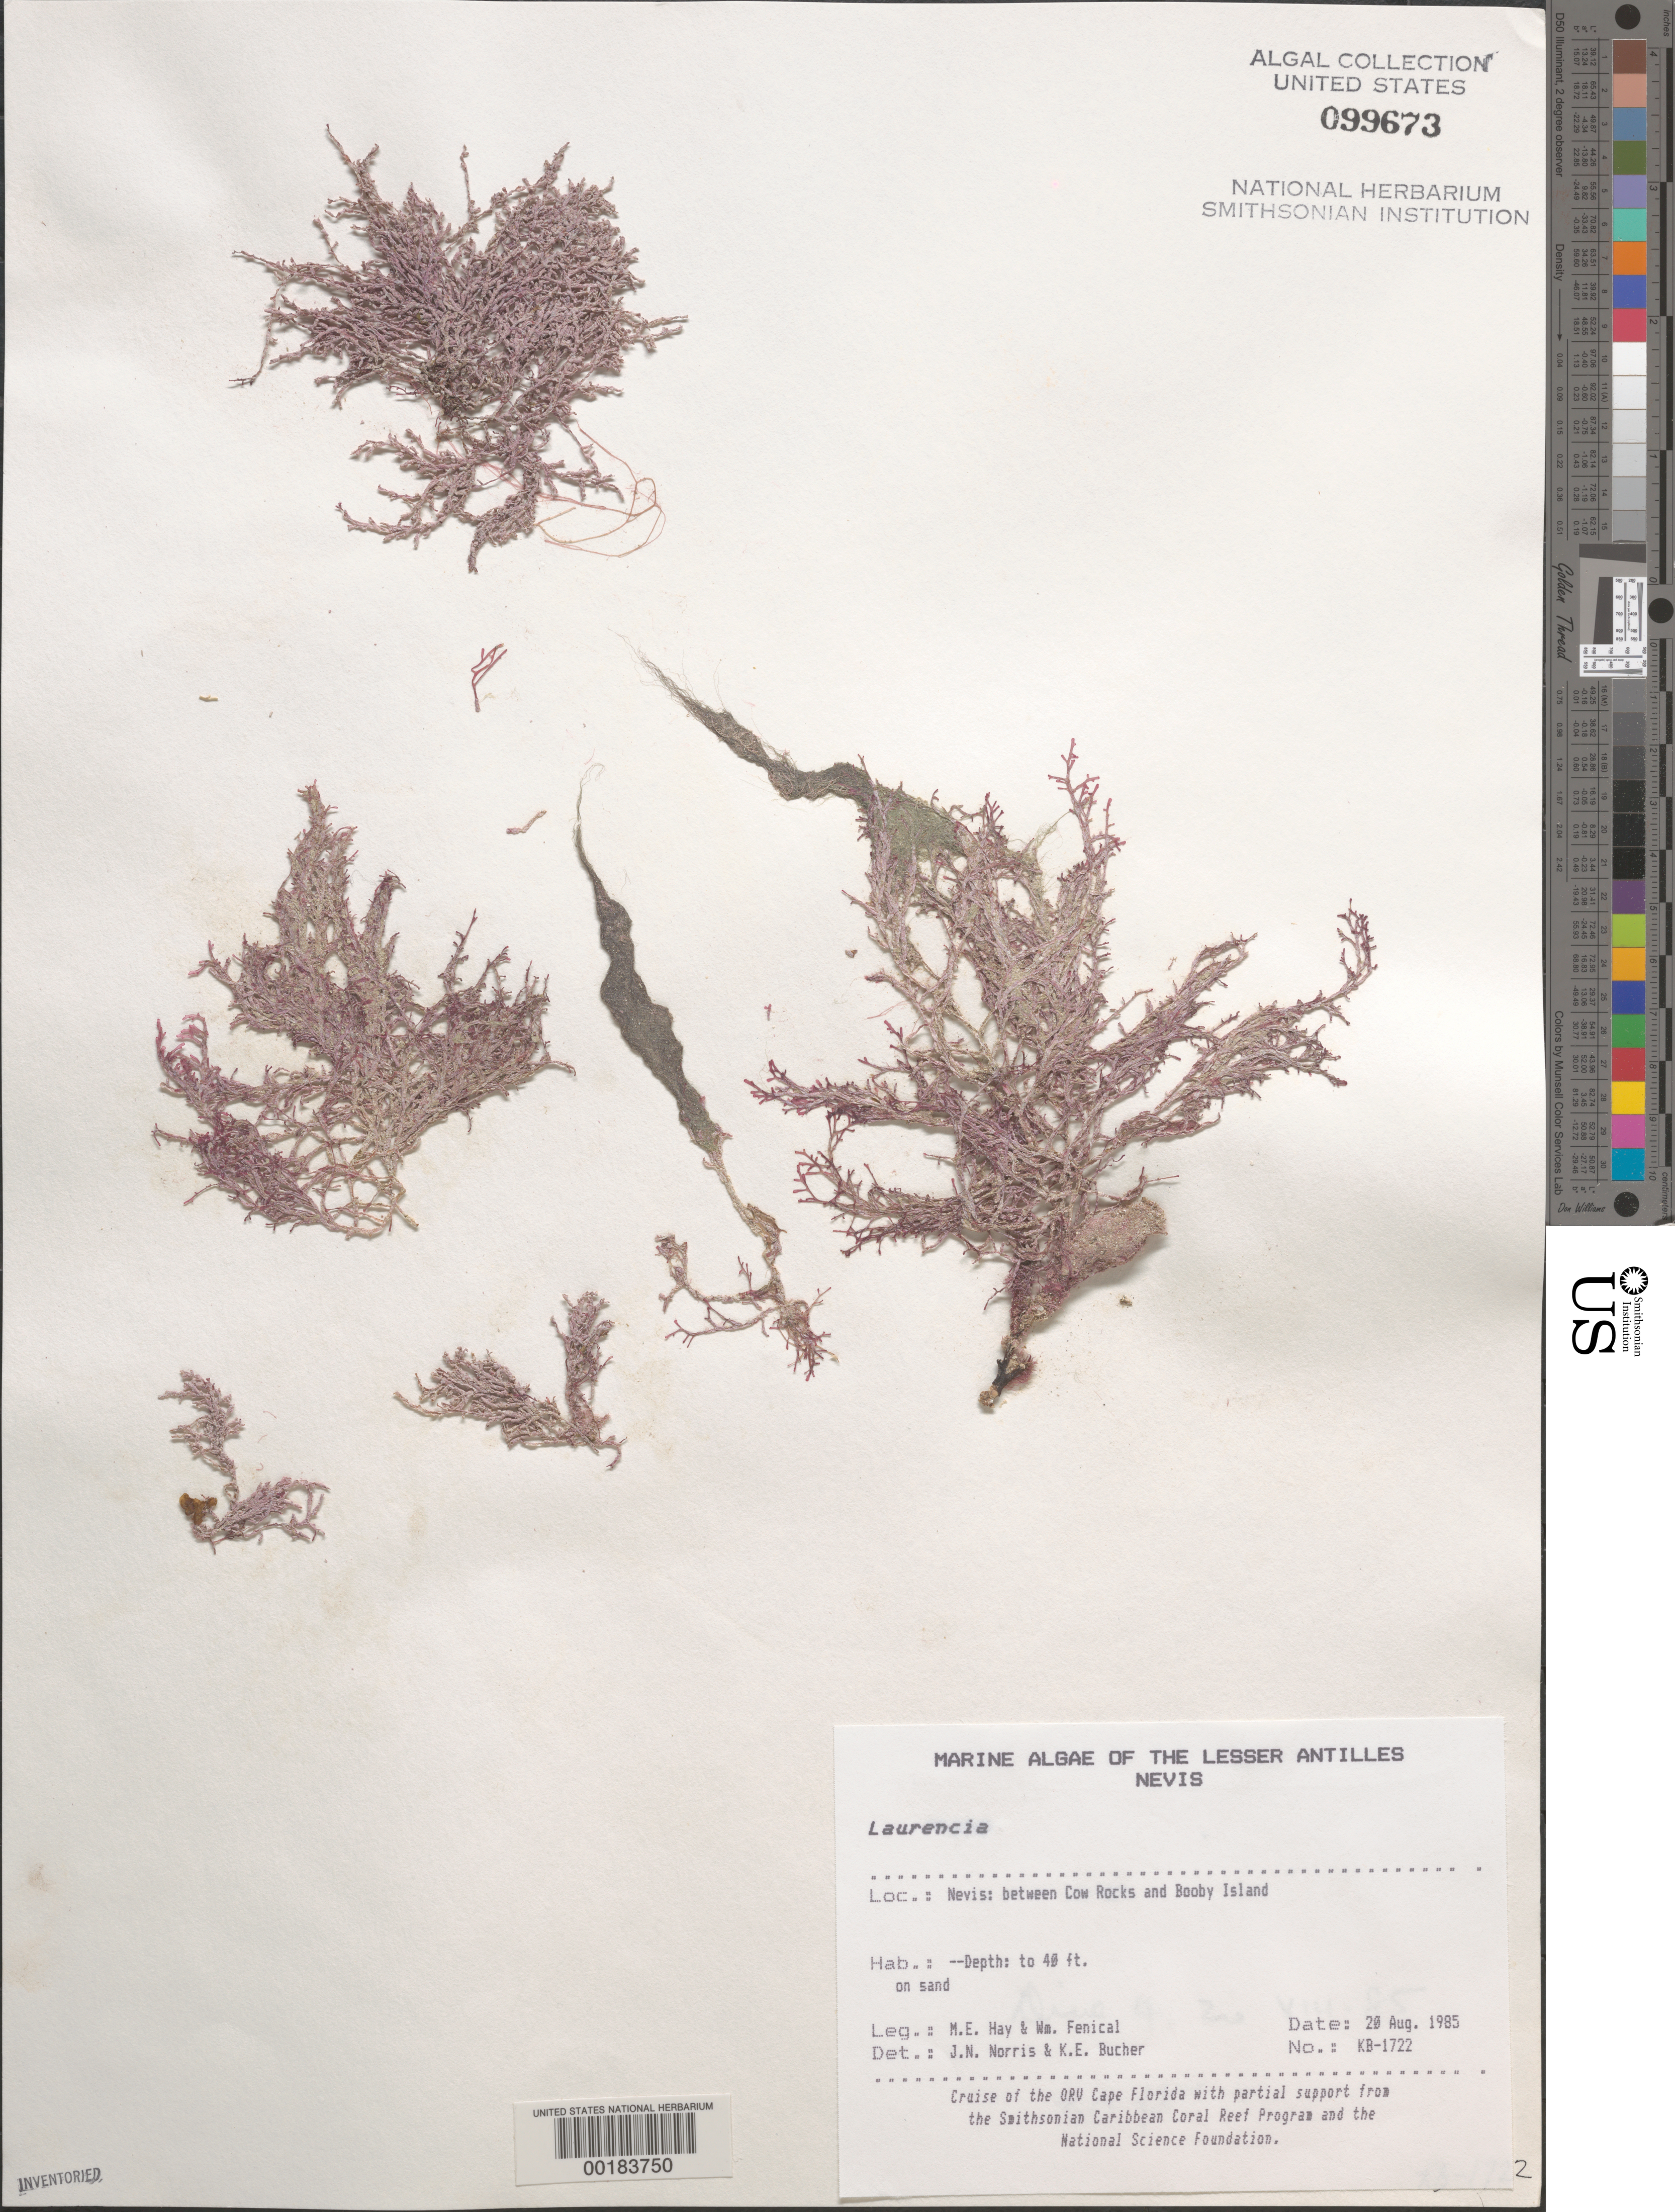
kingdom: Plantae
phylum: Rhodophyta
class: Florideophyceae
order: Ceramiales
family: Rhodomelaceae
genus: Laurencia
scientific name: Laurencia sp.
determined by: Norris, J. N.; Brooks, B. L.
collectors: M. E. Hay & W. Fenical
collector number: KB-1722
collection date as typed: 20 Aug 1985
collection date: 1985-08-20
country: St. Christopher-Nevis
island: Nevis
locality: Between Cow Rocks and Booby Island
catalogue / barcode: US 99673